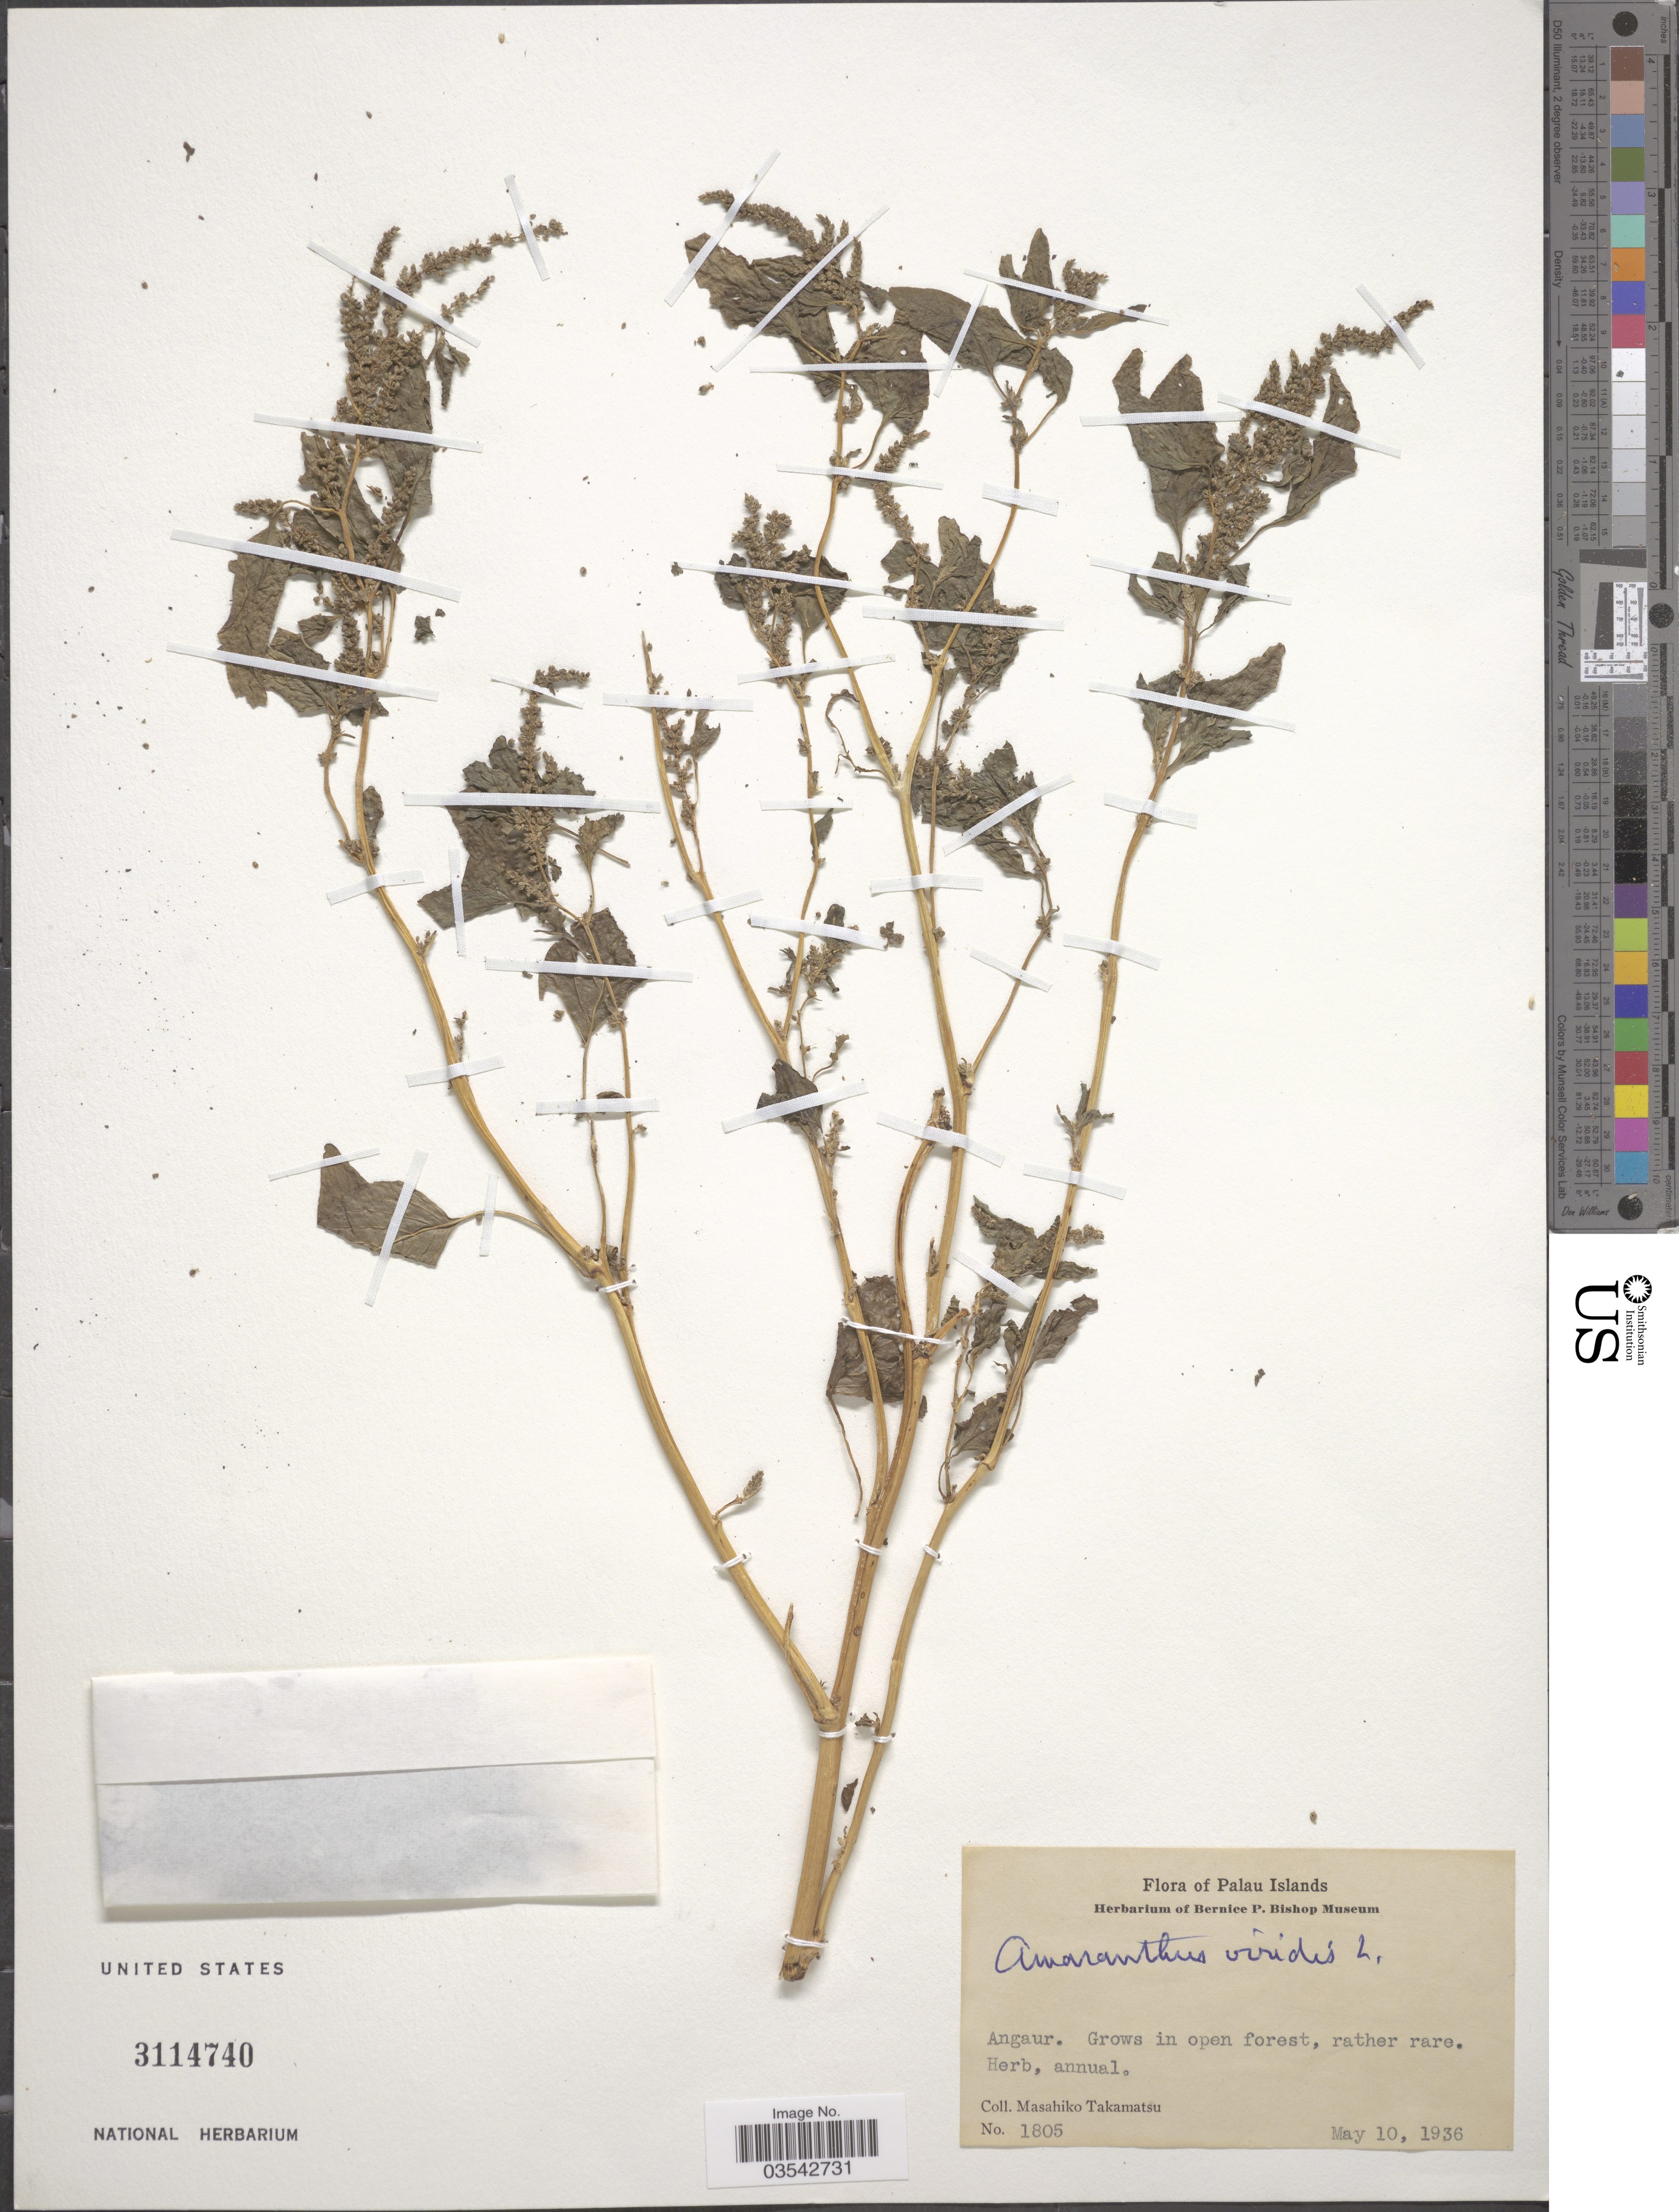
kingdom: Plantae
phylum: Tracheophyta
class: Magnoliopsida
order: Caryophyllales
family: Amaranthaceae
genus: Amaranthus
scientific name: Amaranthus viridis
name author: L.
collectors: M. Takamatsu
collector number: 1805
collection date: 1936-05-10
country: Palau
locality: Palau Islands. Angaur.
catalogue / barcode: US 3114740